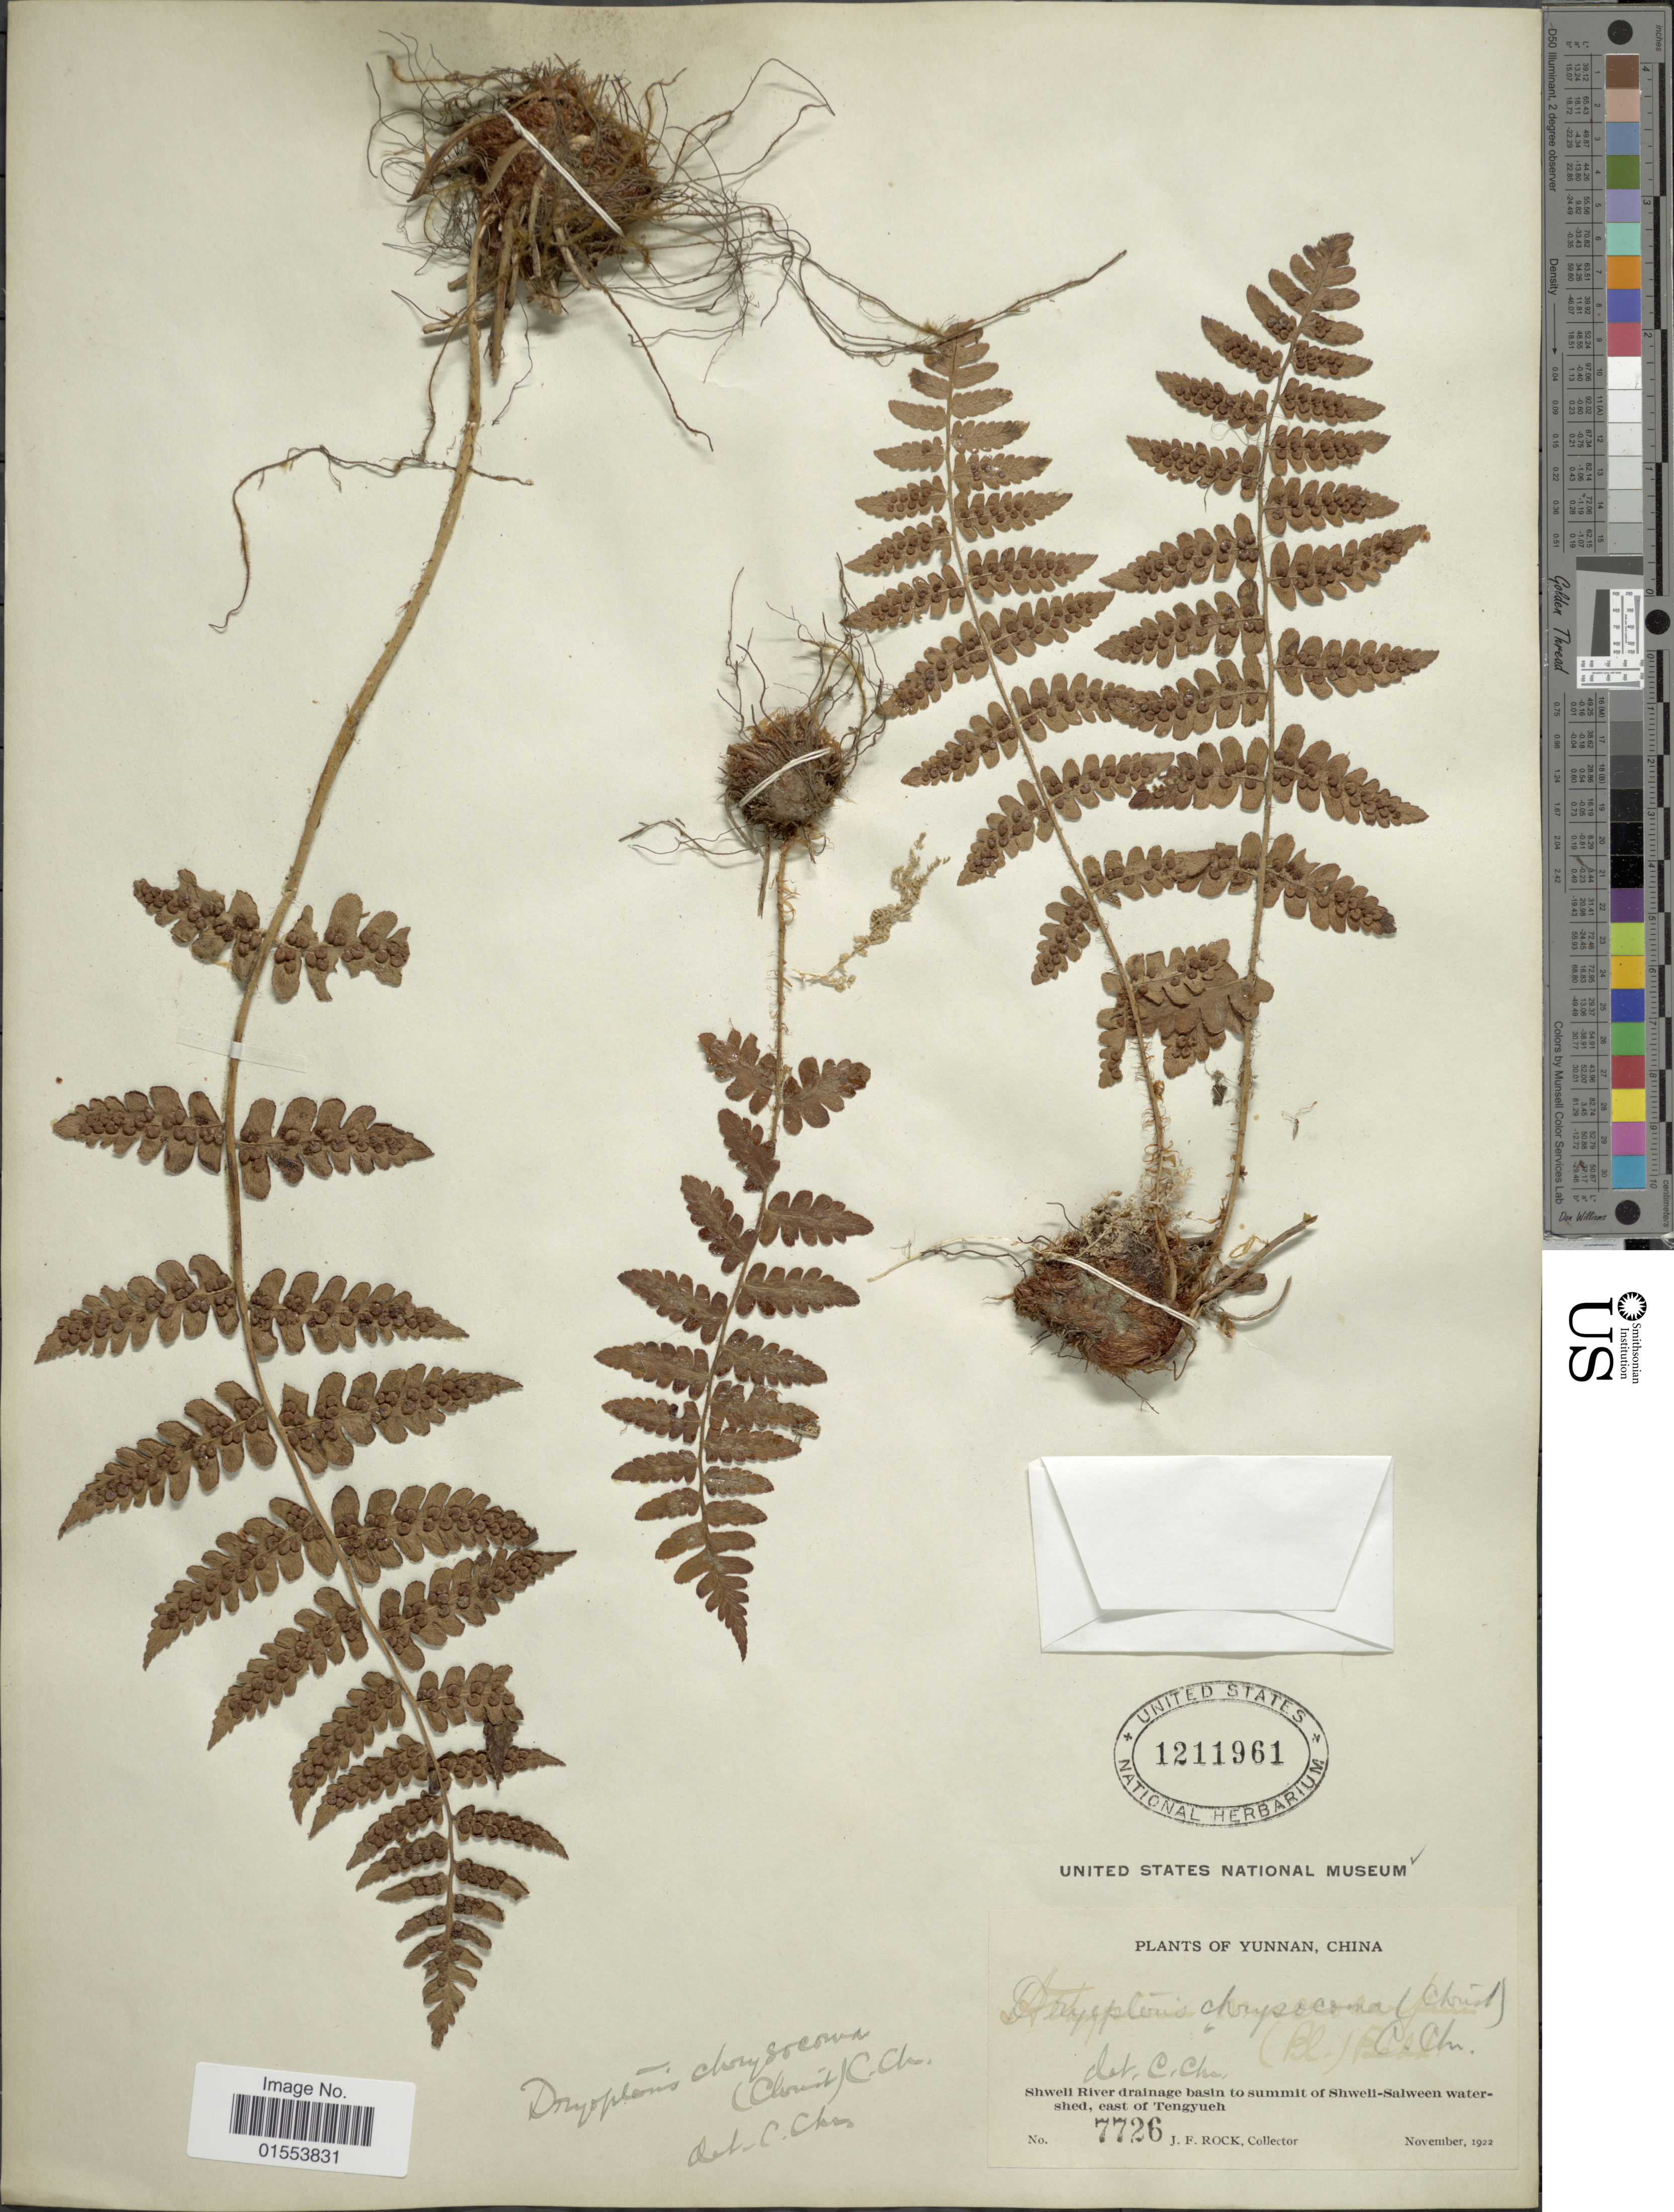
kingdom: Plantae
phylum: Tracheophyta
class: Polypodiopsida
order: Polypodiales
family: Dryopteridaceae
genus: Dryopteris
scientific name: Dryopteris chrysocoma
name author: (Christ) C. Chr.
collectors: J. Rock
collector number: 7726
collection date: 1922-11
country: China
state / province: Yunnan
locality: Yunnan, China. Shweli River drainage basin to summit of Shwel-Salween watershed, east of Tengyueh.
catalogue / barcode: US 1211961